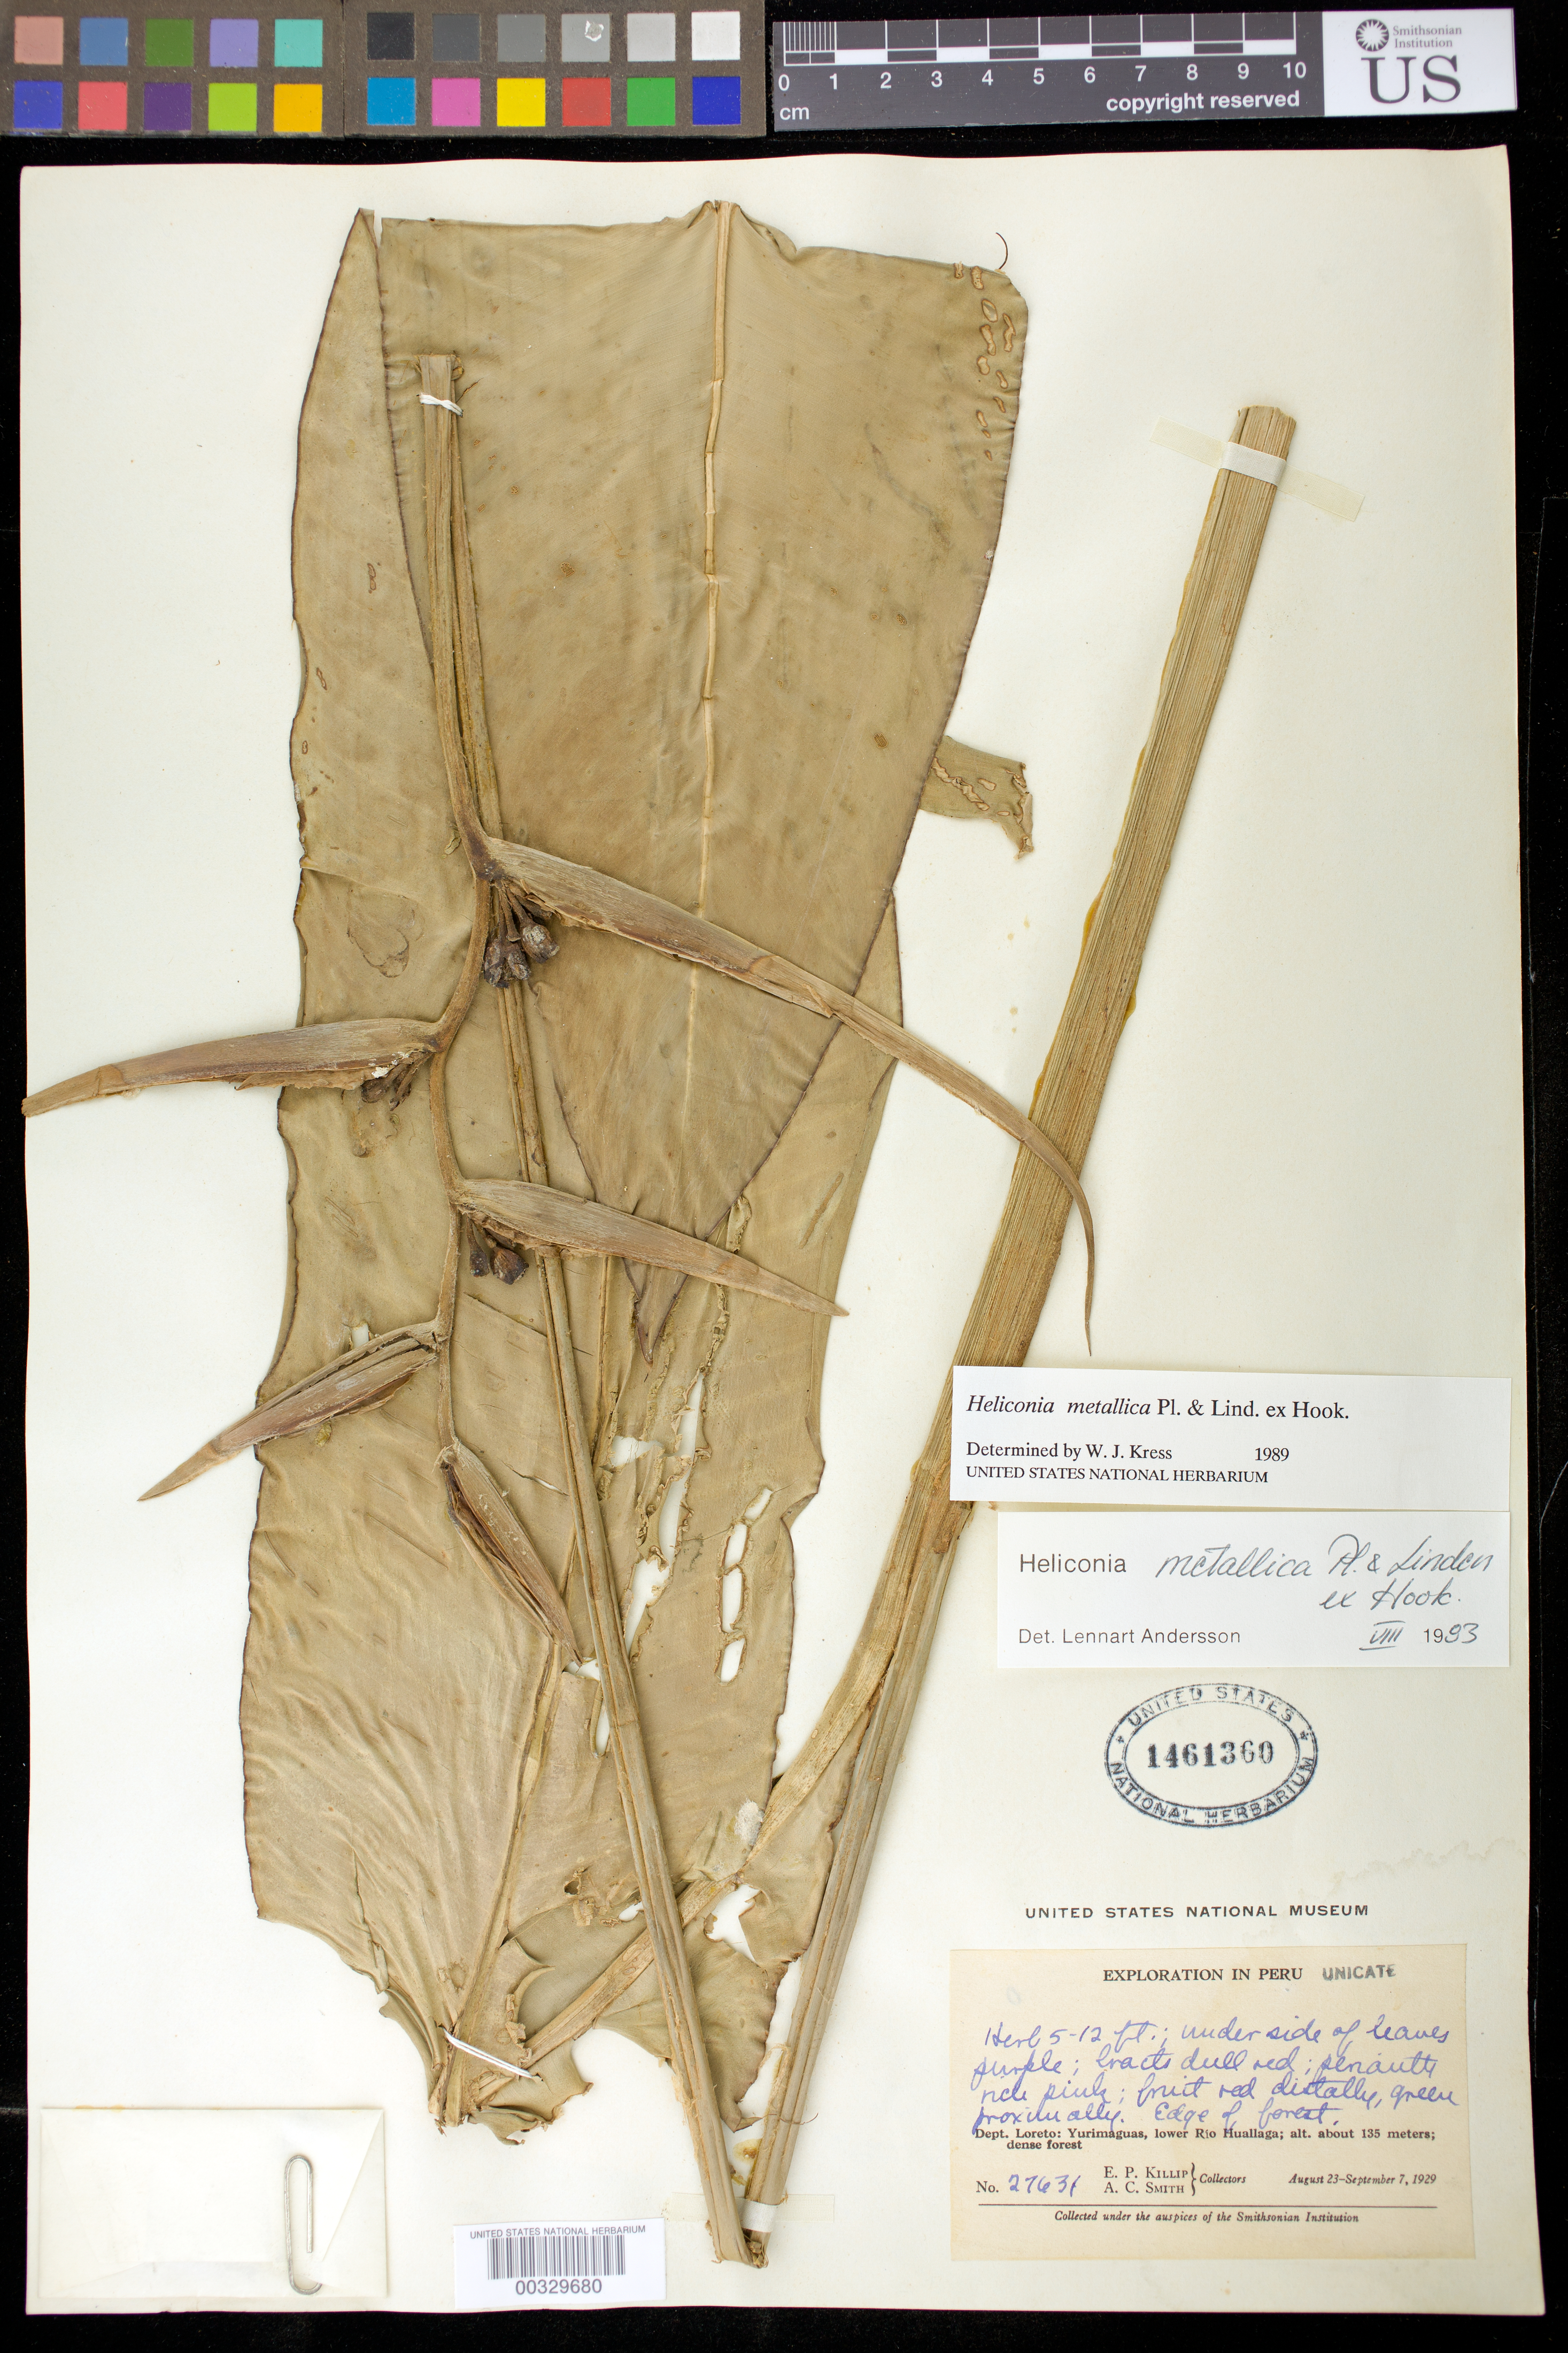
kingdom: Plantae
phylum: Tracheophyta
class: Liliopsida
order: Zingiberales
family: Heliconiaceae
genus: Heliconia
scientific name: Heliconia metallica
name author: Planch. & Linden ex Hook.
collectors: E. P. Killip & A. C. Smith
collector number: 27631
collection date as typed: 23 Aug 1929 to 07 Sep 1929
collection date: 1929-08-23/1929-09-07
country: Peru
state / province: Loreto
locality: Yurimaguas, lower Rio Huallaga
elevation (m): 135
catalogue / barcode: US 1461360